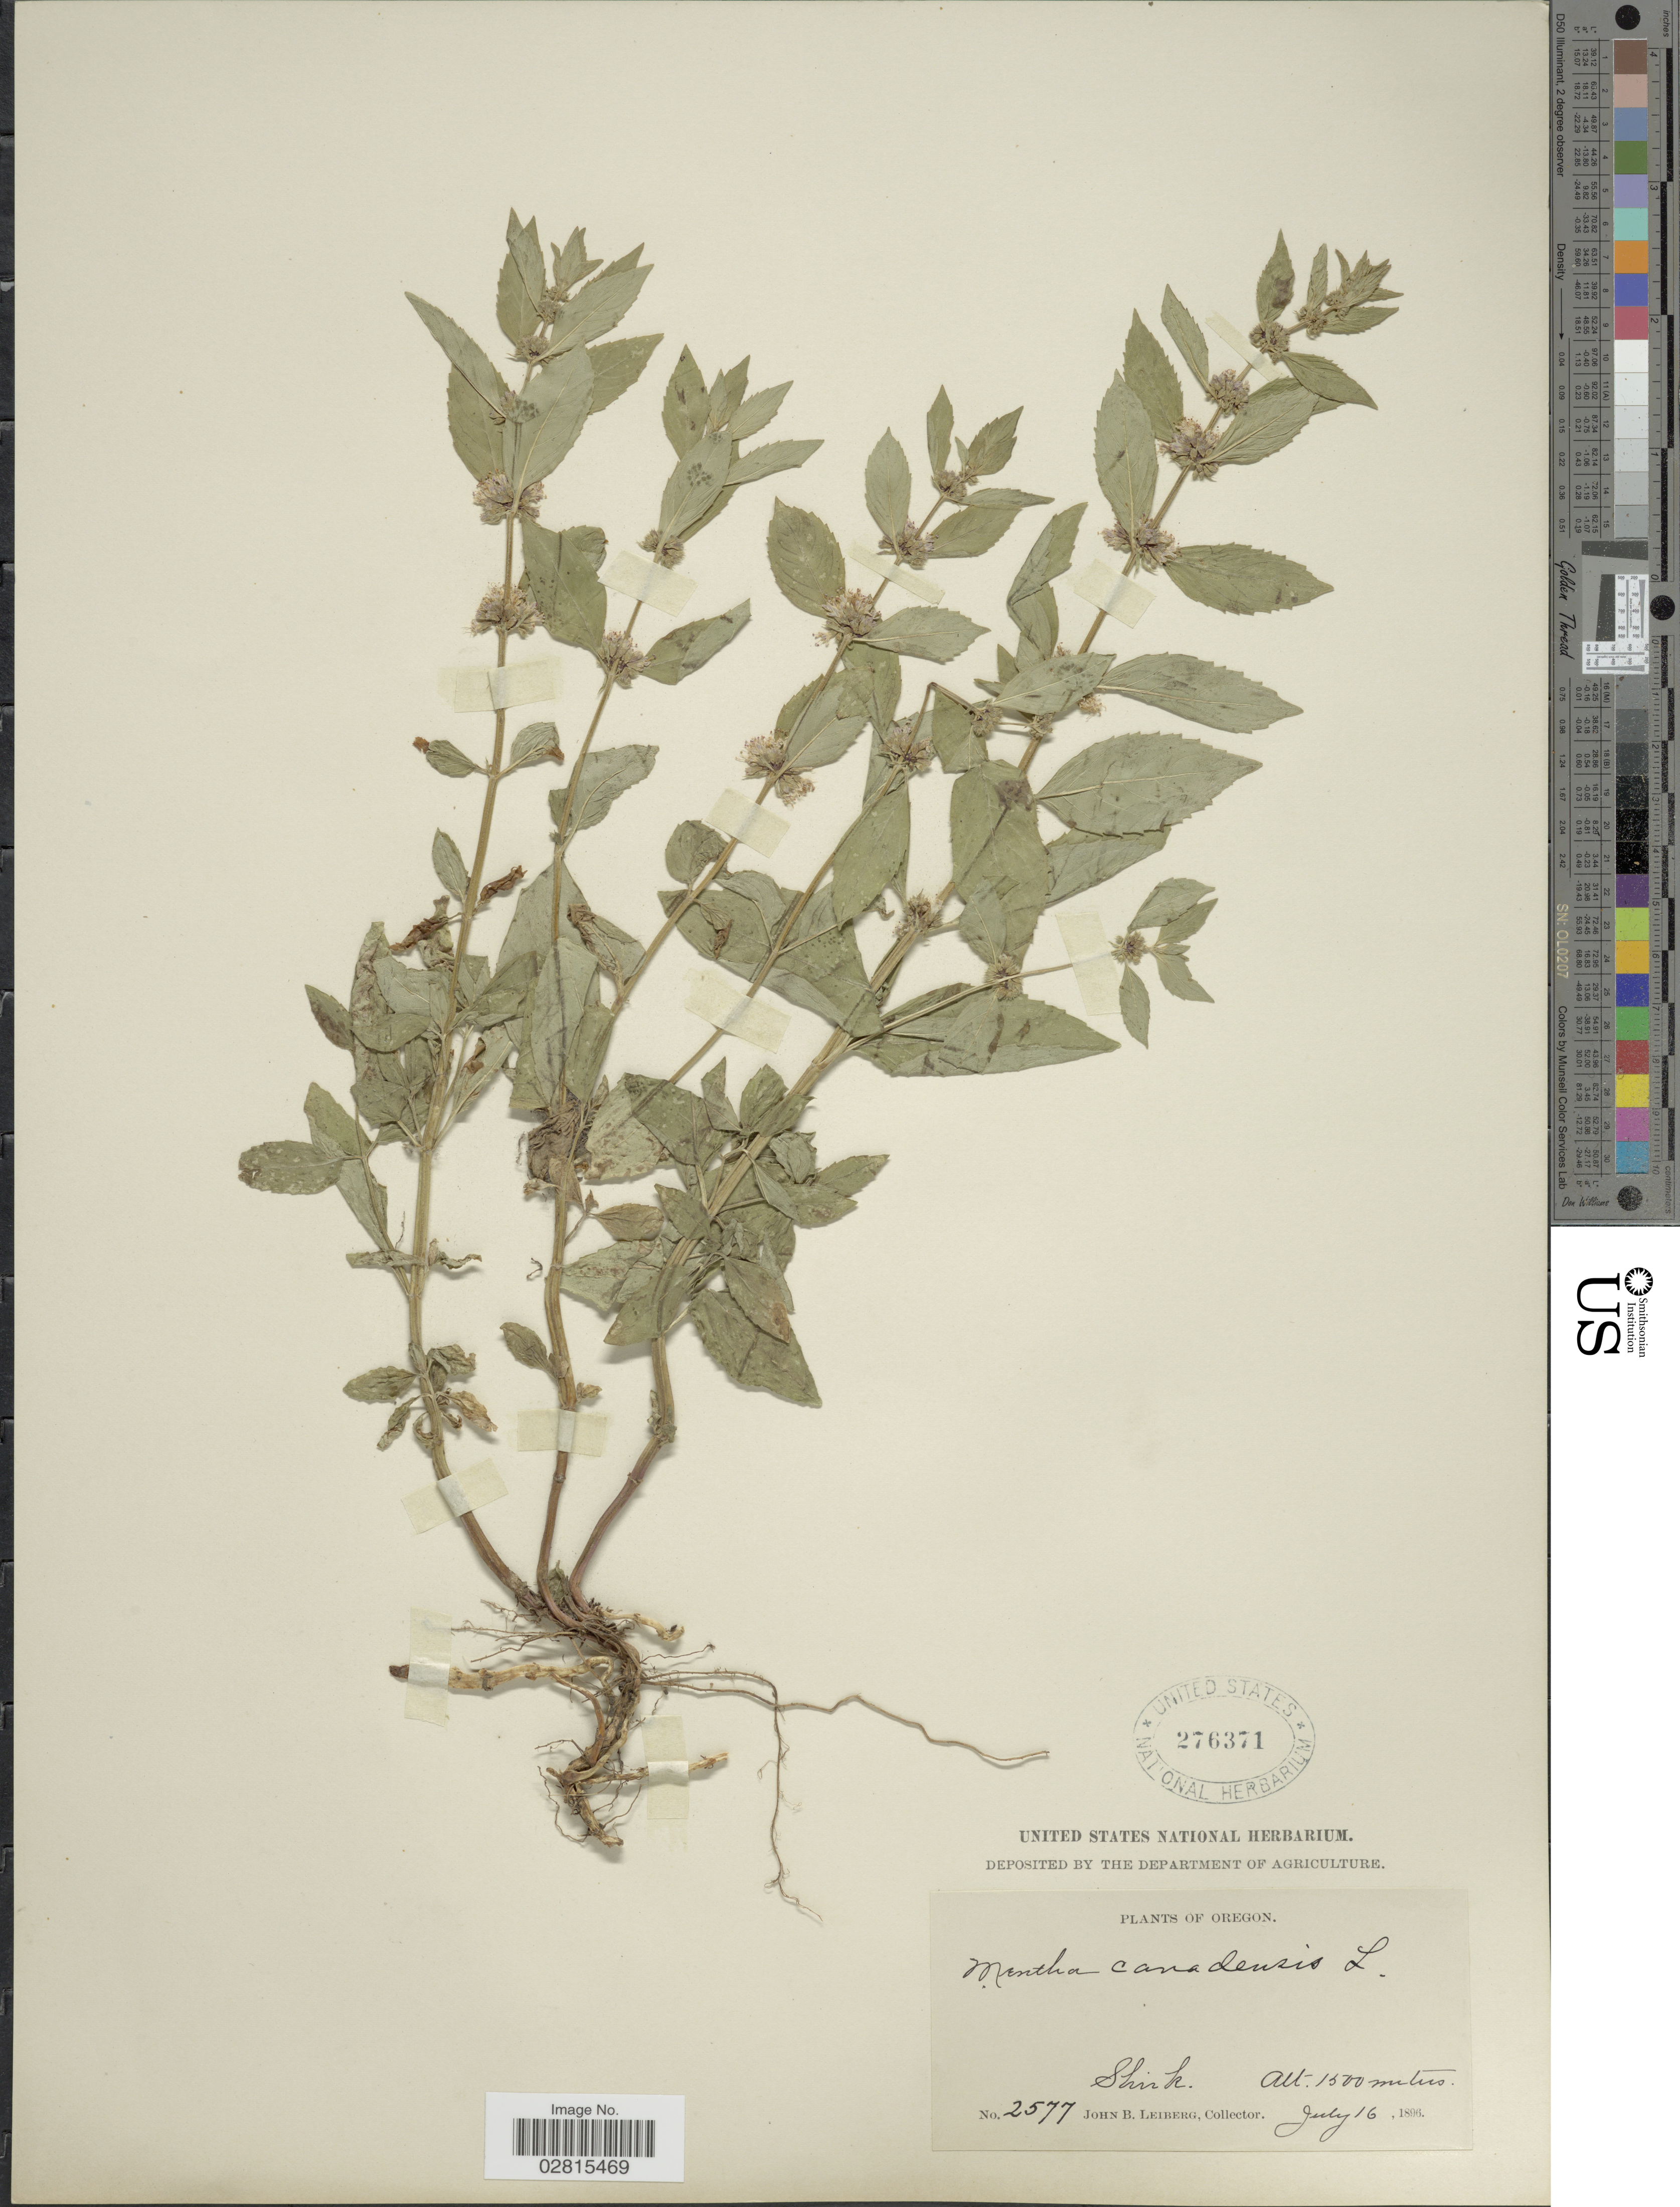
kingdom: Plantae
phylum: Tracheophyta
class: Magnoliopsida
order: Lamiales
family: Lamiaceae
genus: Mentha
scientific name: Mentha canadensis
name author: L.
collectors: J. Leiberg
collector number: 2577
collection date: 1896-07-16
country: United States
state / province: Oregon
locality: Shirk.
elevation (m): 1500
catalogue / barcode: US 276371